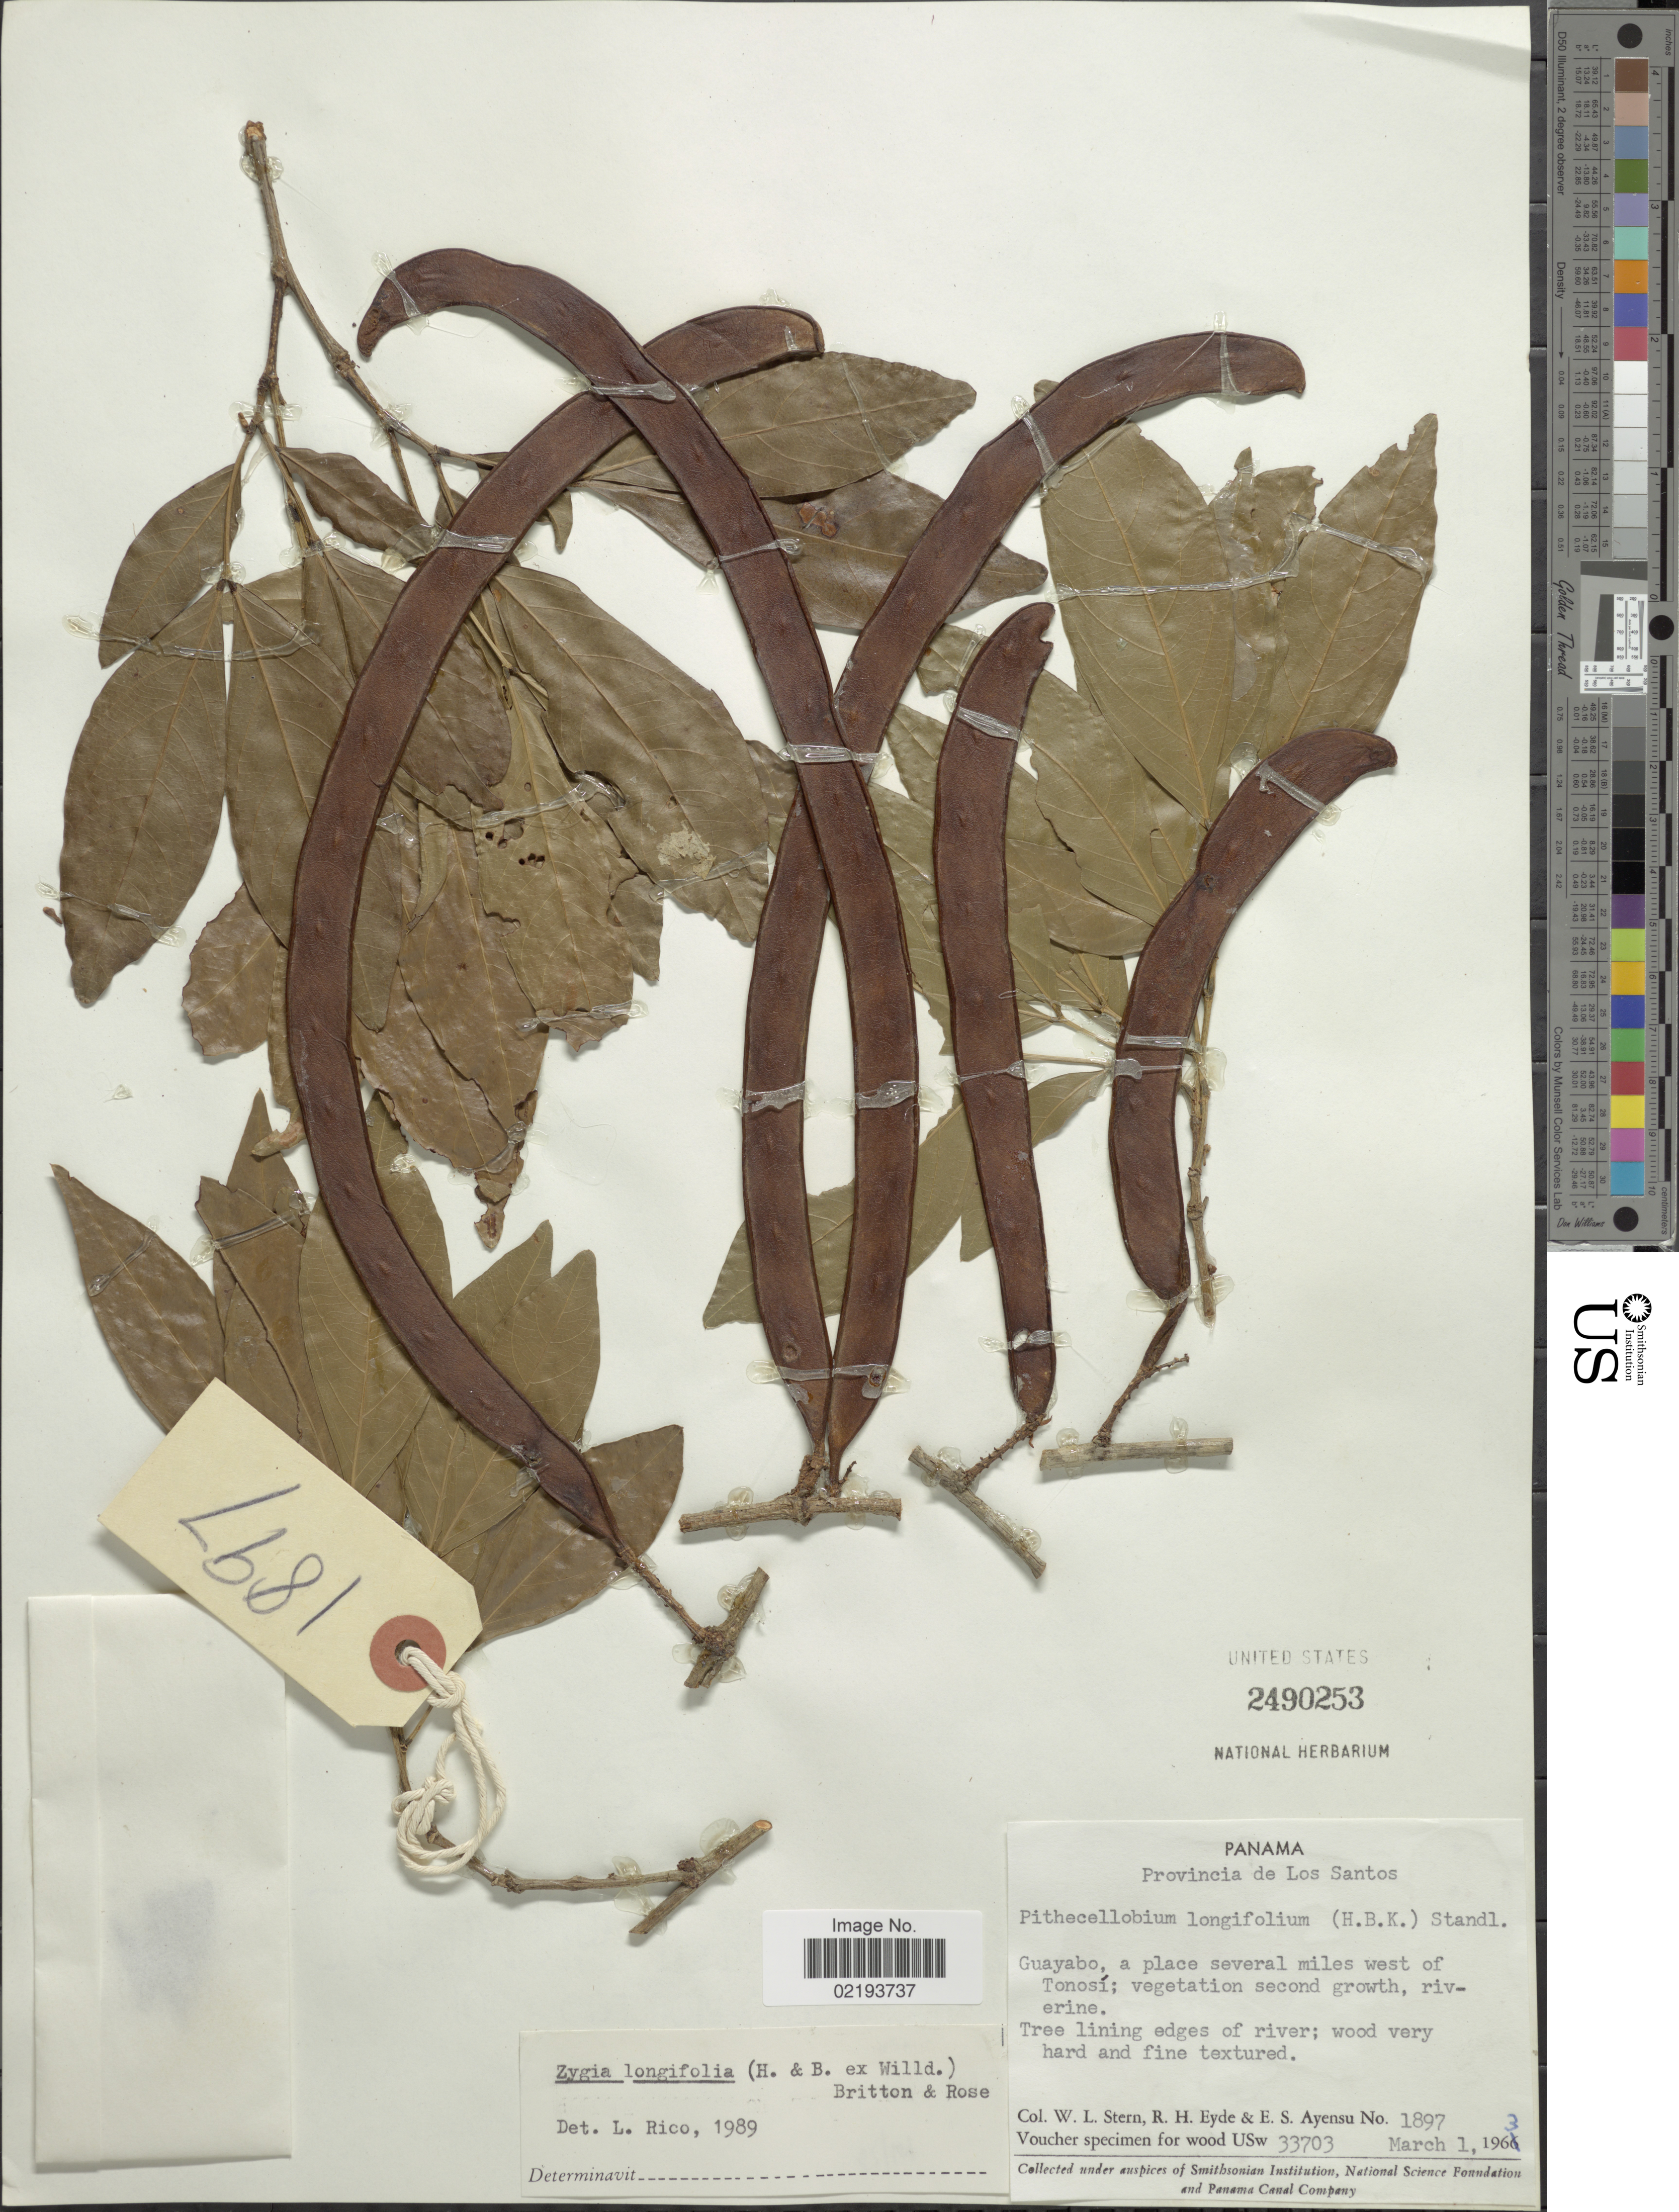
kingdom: Plantae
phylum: Tracheophyta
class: Magnoliopsida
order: Fabales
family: Fabaceae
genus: Zygia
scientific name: Zygia longifolia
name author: (Willd.) Britton & Rose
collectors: W. L. Stern, R. H. Eyde & E. S. Ayensu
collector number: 1897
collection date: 1963-03-01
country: Panama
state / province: Los Santos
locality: Guayabo, a place several miles west of Tonosí; vegetation second growth, riverine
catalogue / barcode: US 2490253